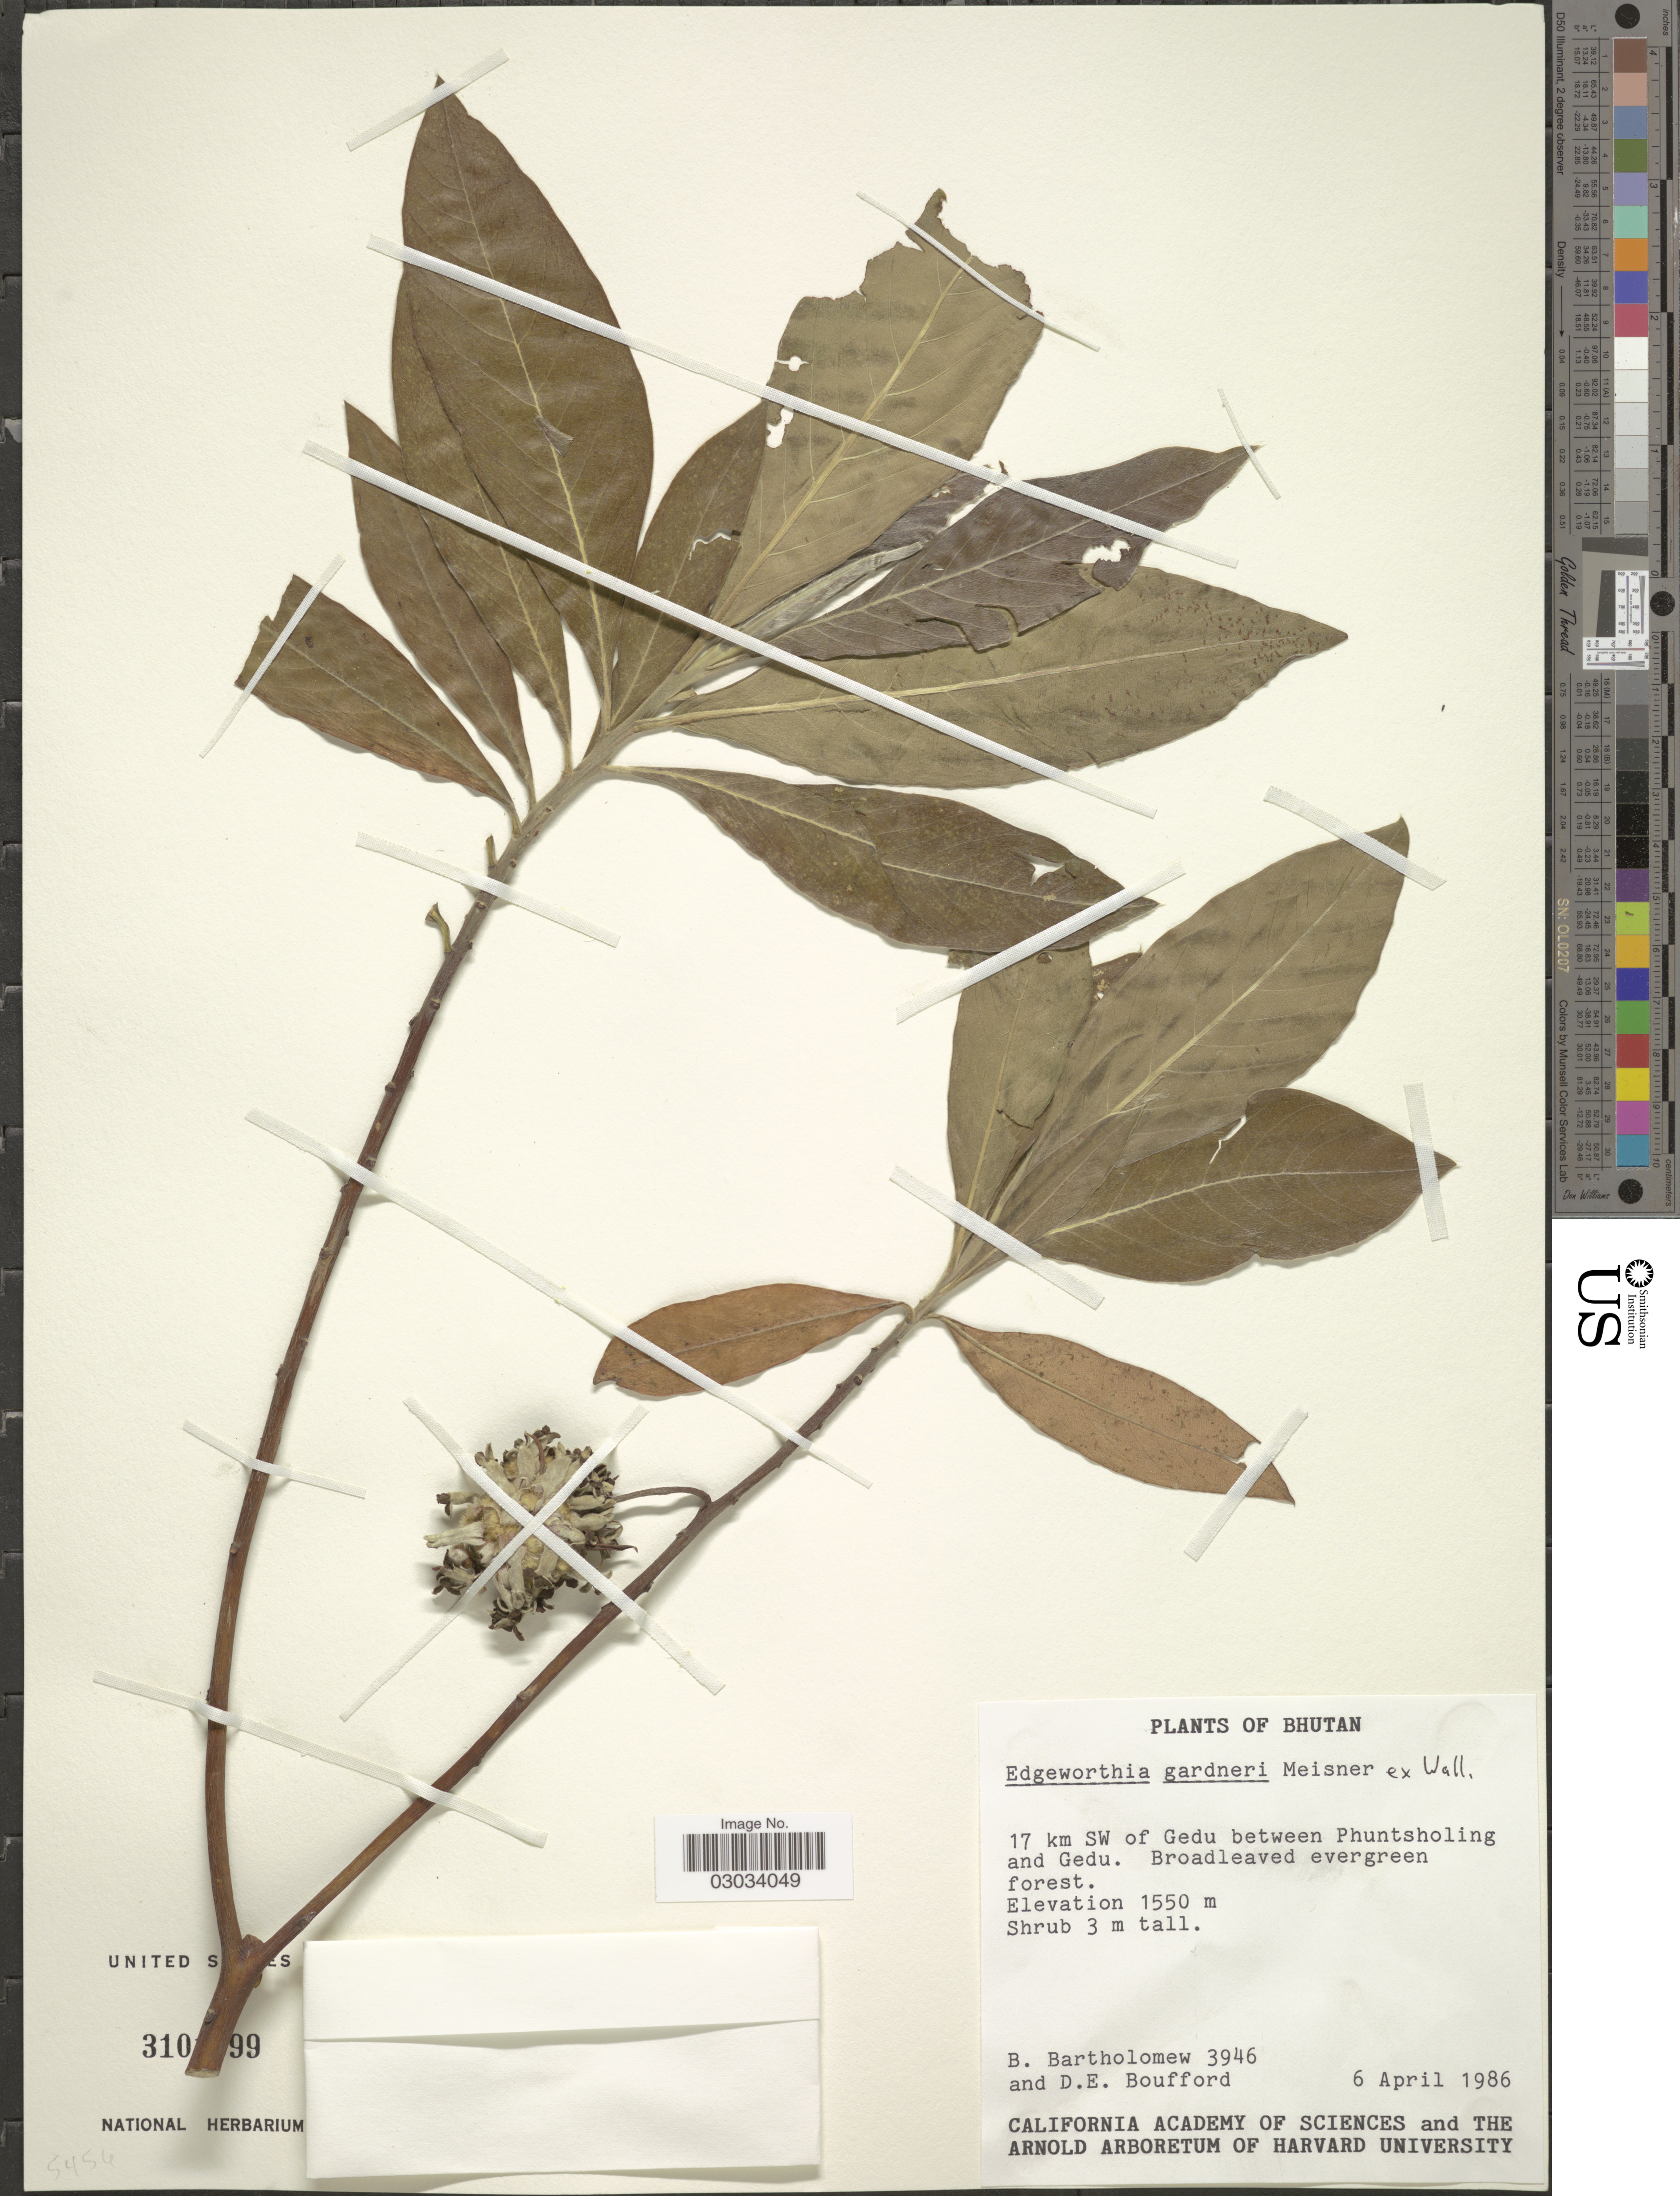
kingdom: Plantae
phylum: Tracheophyta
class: Magnoliopsida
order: Malvales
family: Thymelaeaceae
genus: Edgeworthia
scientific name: Edgeworthia gardneri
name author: Meisn.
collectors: B. Bartholomew & D. E. Boufford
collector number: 3946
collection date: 1986-04-06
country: Bhutan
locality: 17 km SW of Gedu between Phuntsholing and Gedu.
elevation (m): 1550